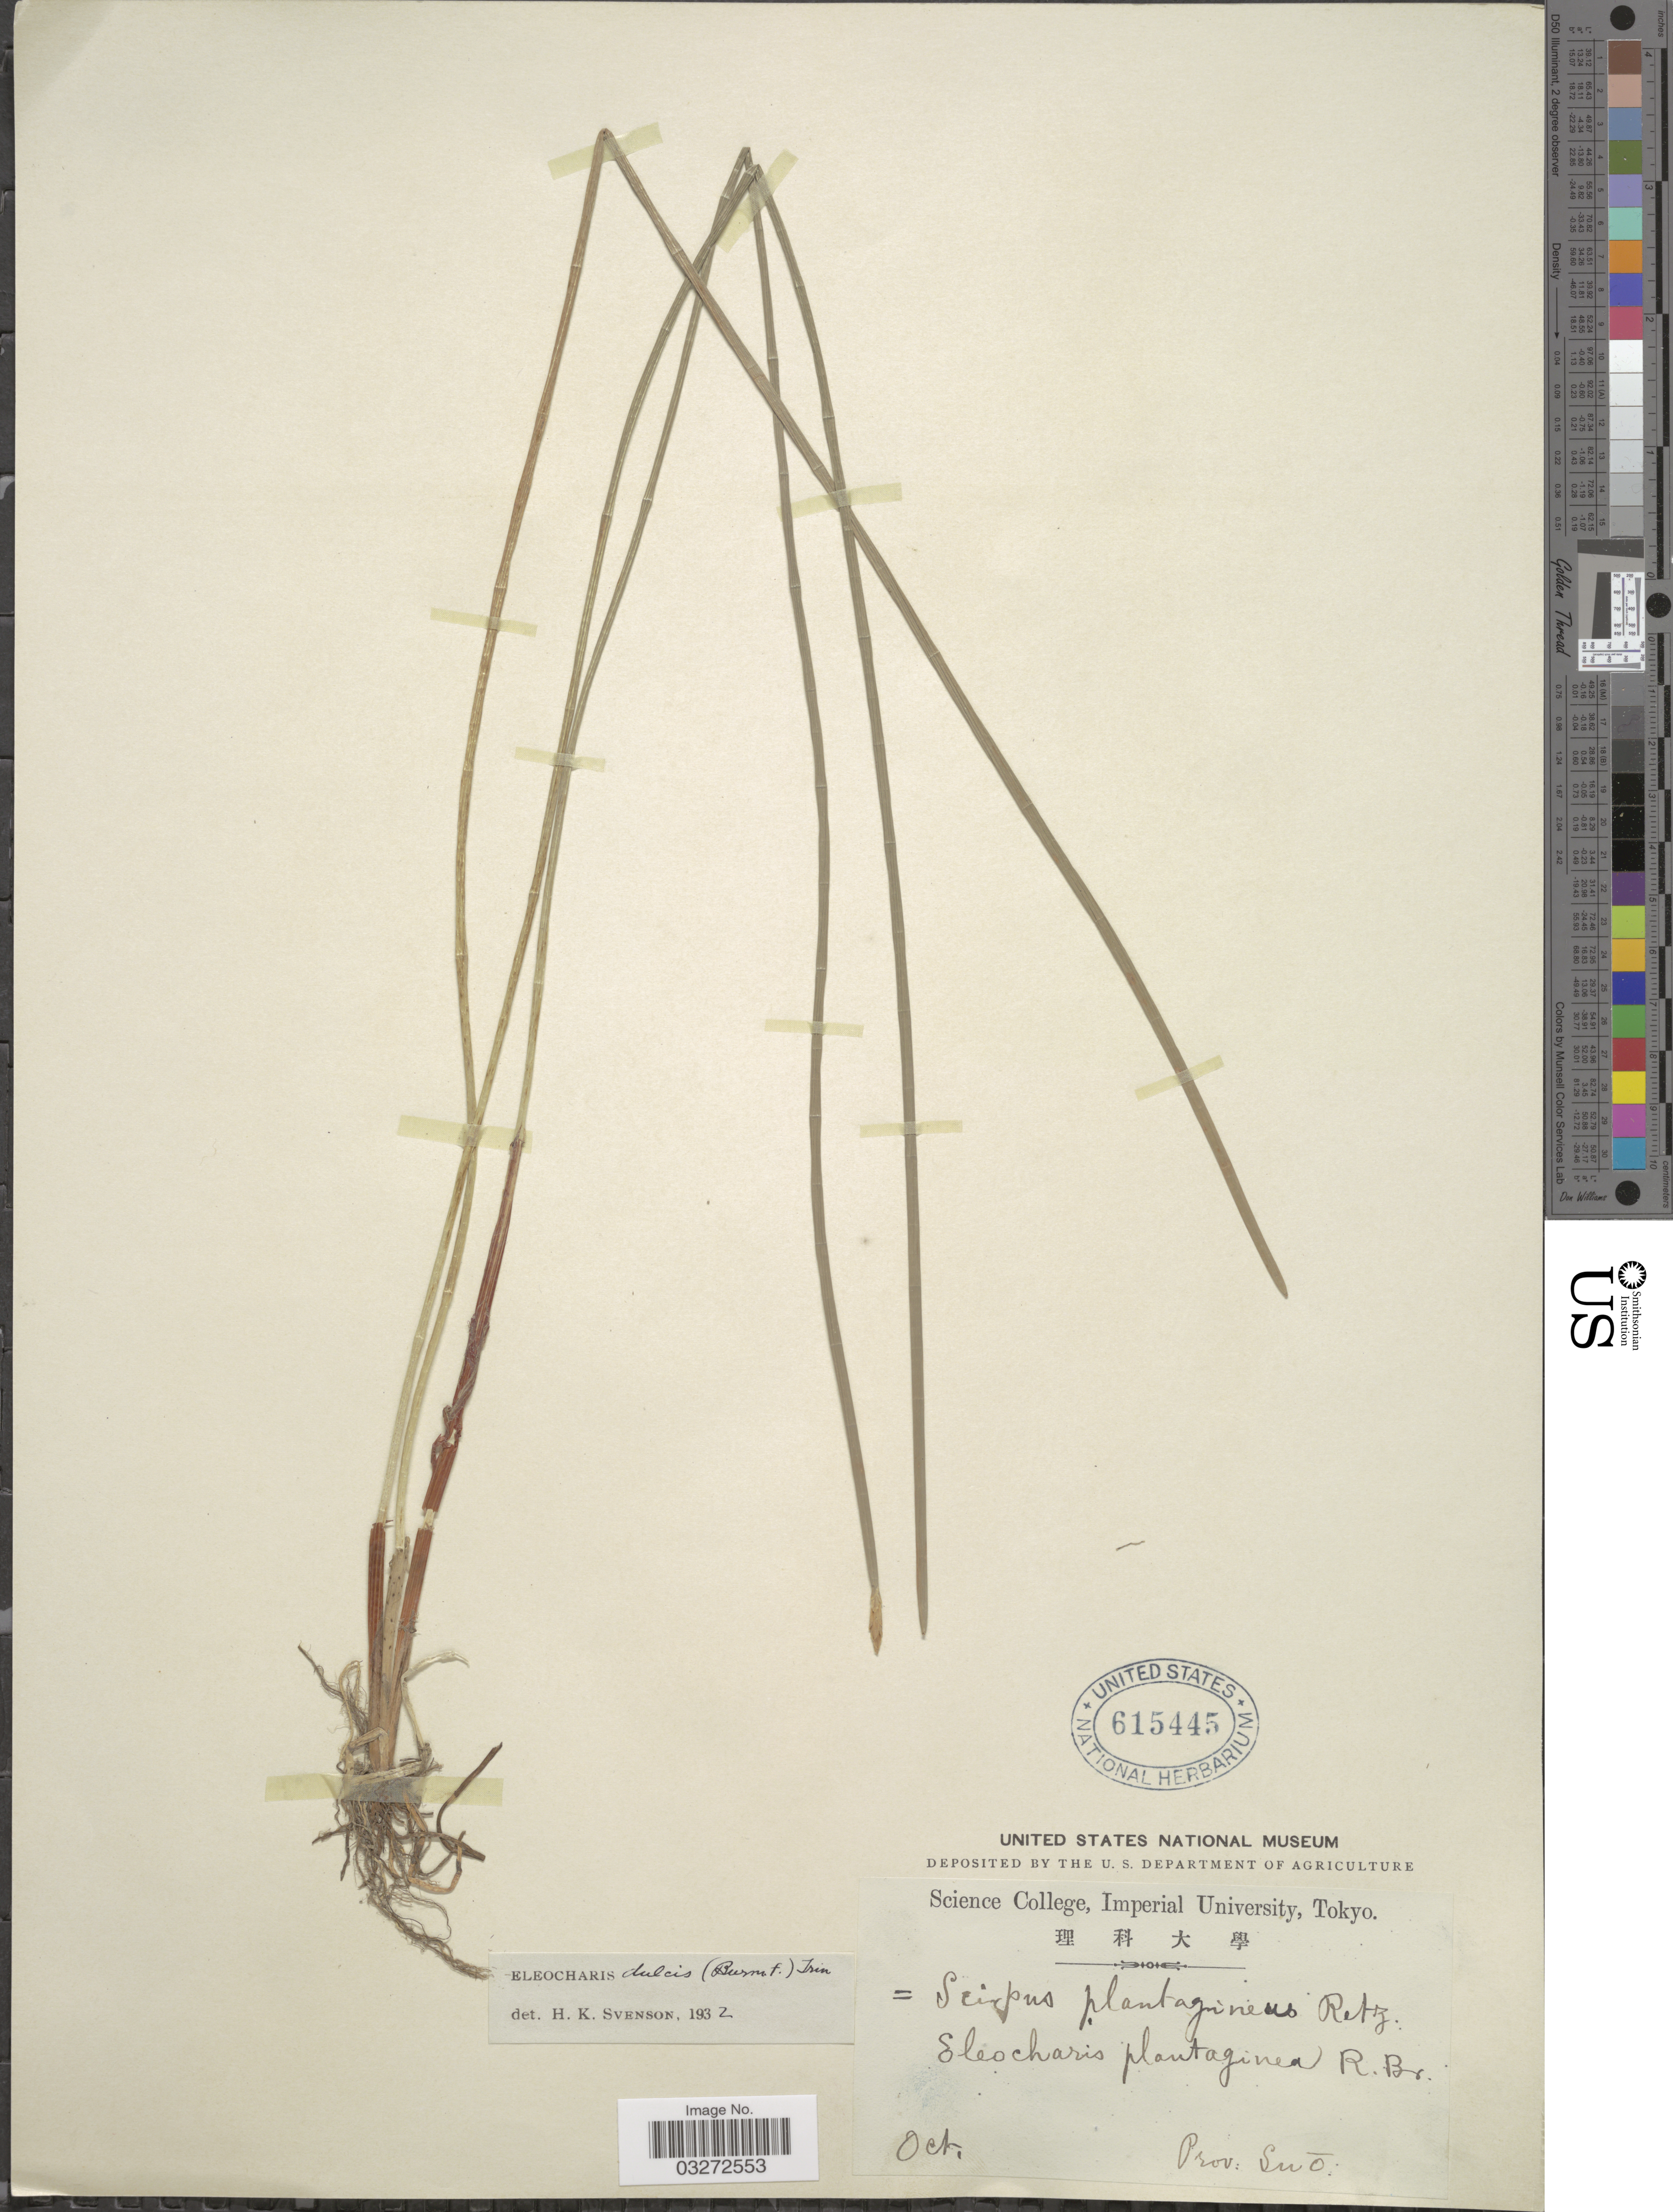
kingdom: Plantae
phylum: Tracheophyta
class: Liliopsida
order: Poales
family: Cyperaceae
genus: Eleocharis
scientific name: Eleocharis dulcis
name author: (Burm. f.) Trin. ex Hensch.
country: Japan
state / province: Tokyo, Federal City of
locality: Prov: Suo.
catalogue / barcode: US 615445